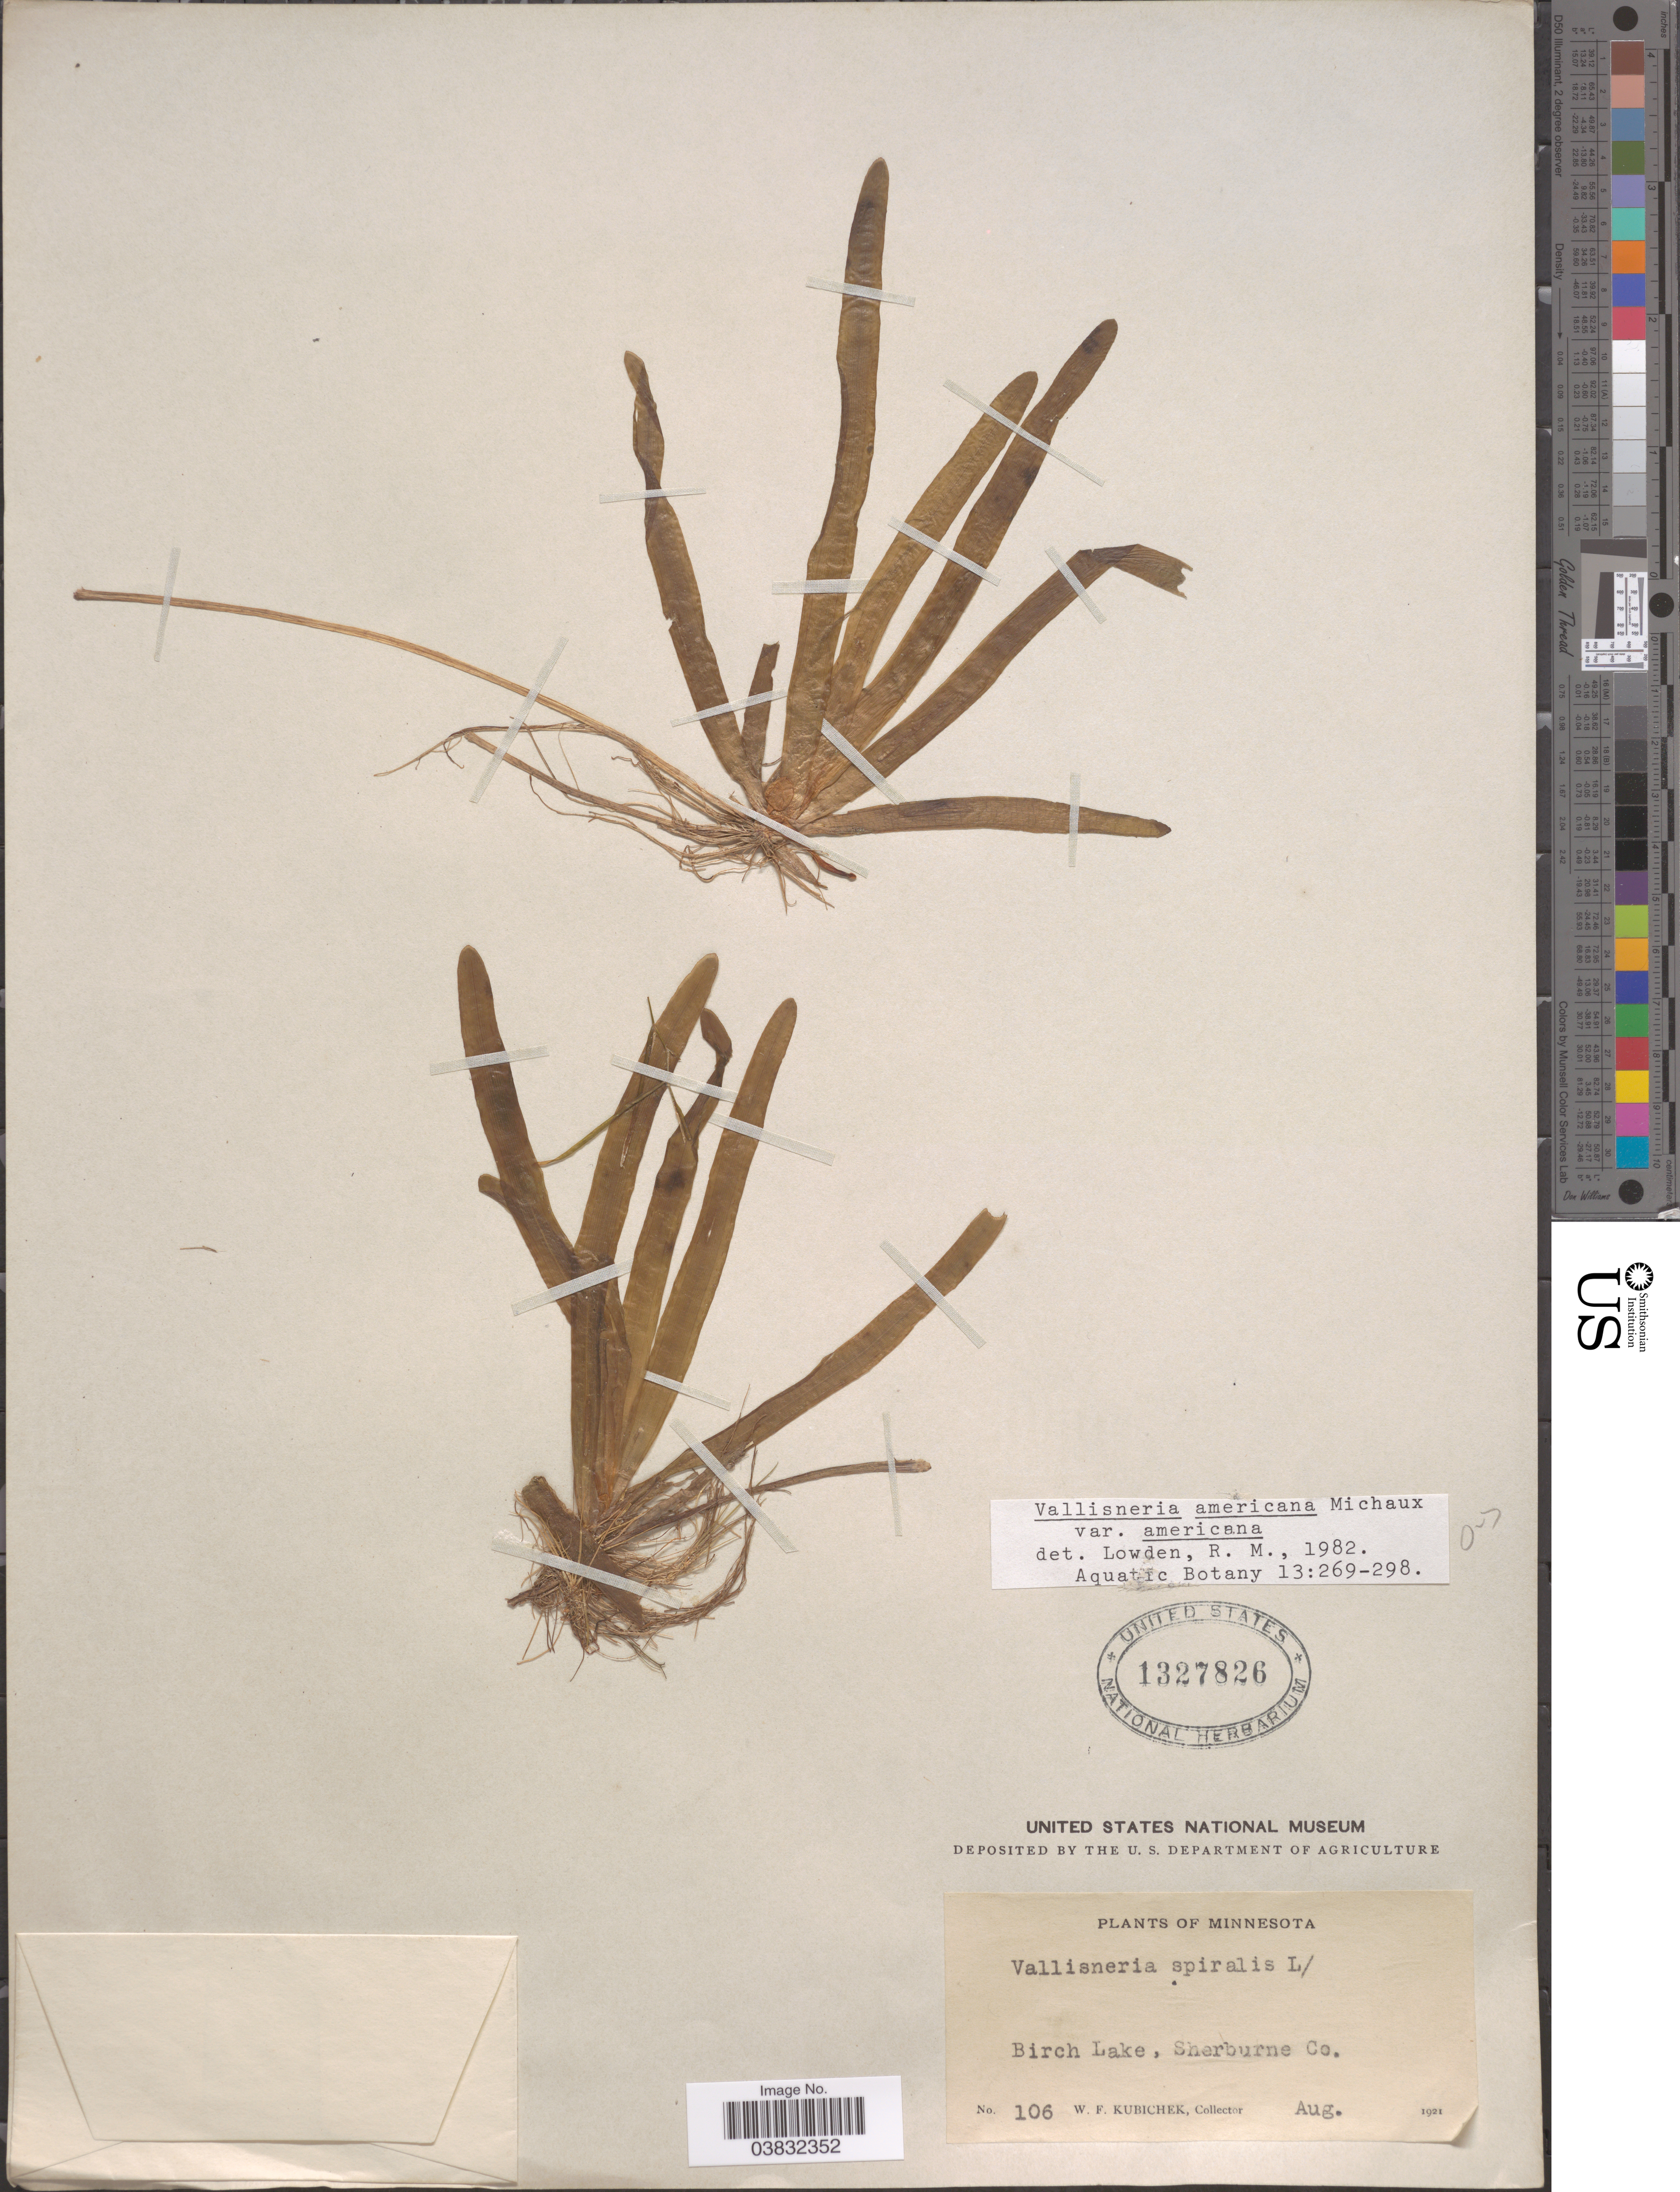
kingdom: Plantae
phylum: Tracheophyta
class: Liliopsida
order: Alismatales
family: Hydrocharitaceae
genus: Vallisneria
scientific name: Vallisneria americana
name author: Michx.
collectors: W. Kubichek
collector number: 106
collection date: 1921-08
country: United States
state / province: Minnesota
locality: Birch Lake, Sherburne Co.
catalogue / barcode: US 1327826